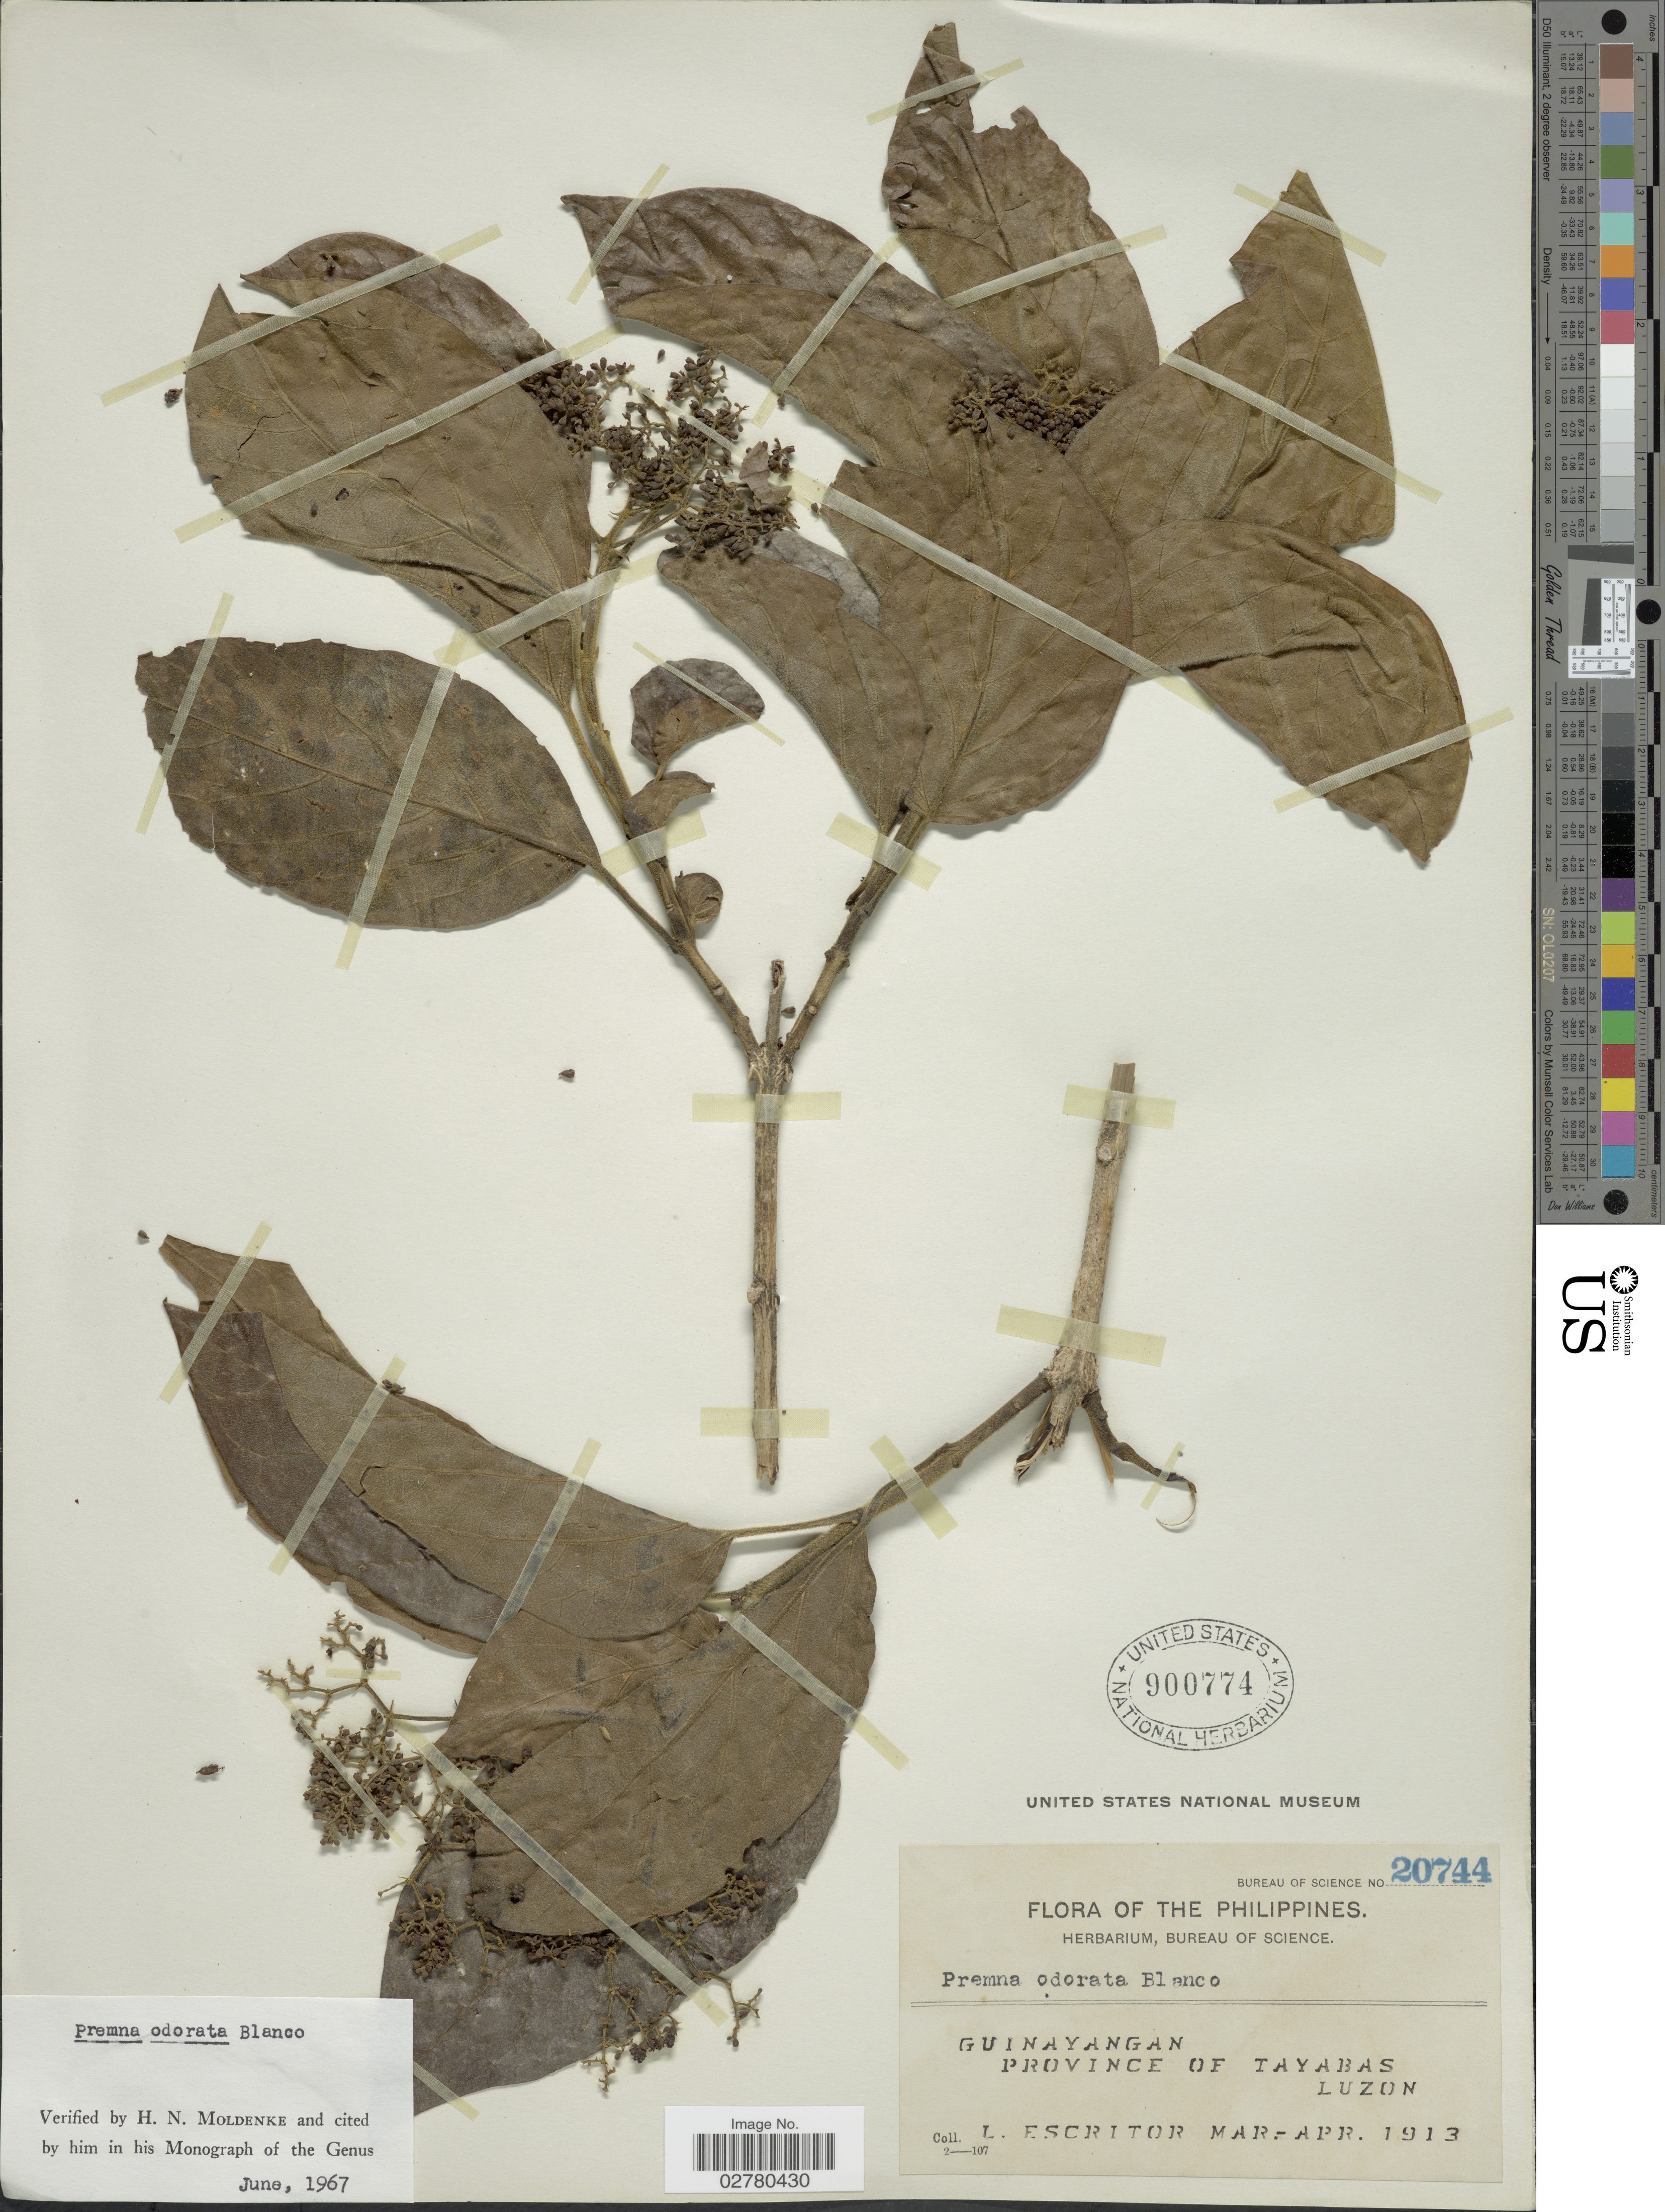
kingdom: Plantae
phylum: Tracheophyta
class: Magnoliopsida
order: Lamiales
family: Lamiaceae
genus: Premna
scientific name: Premna odorata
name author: Blanco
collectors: L. Escritor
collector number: Bureau of Science 20744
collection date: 1913-03/1913-04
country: Philippines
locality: Guinayangan, Province of Tayabas, Luzon.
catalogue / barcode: US 900774